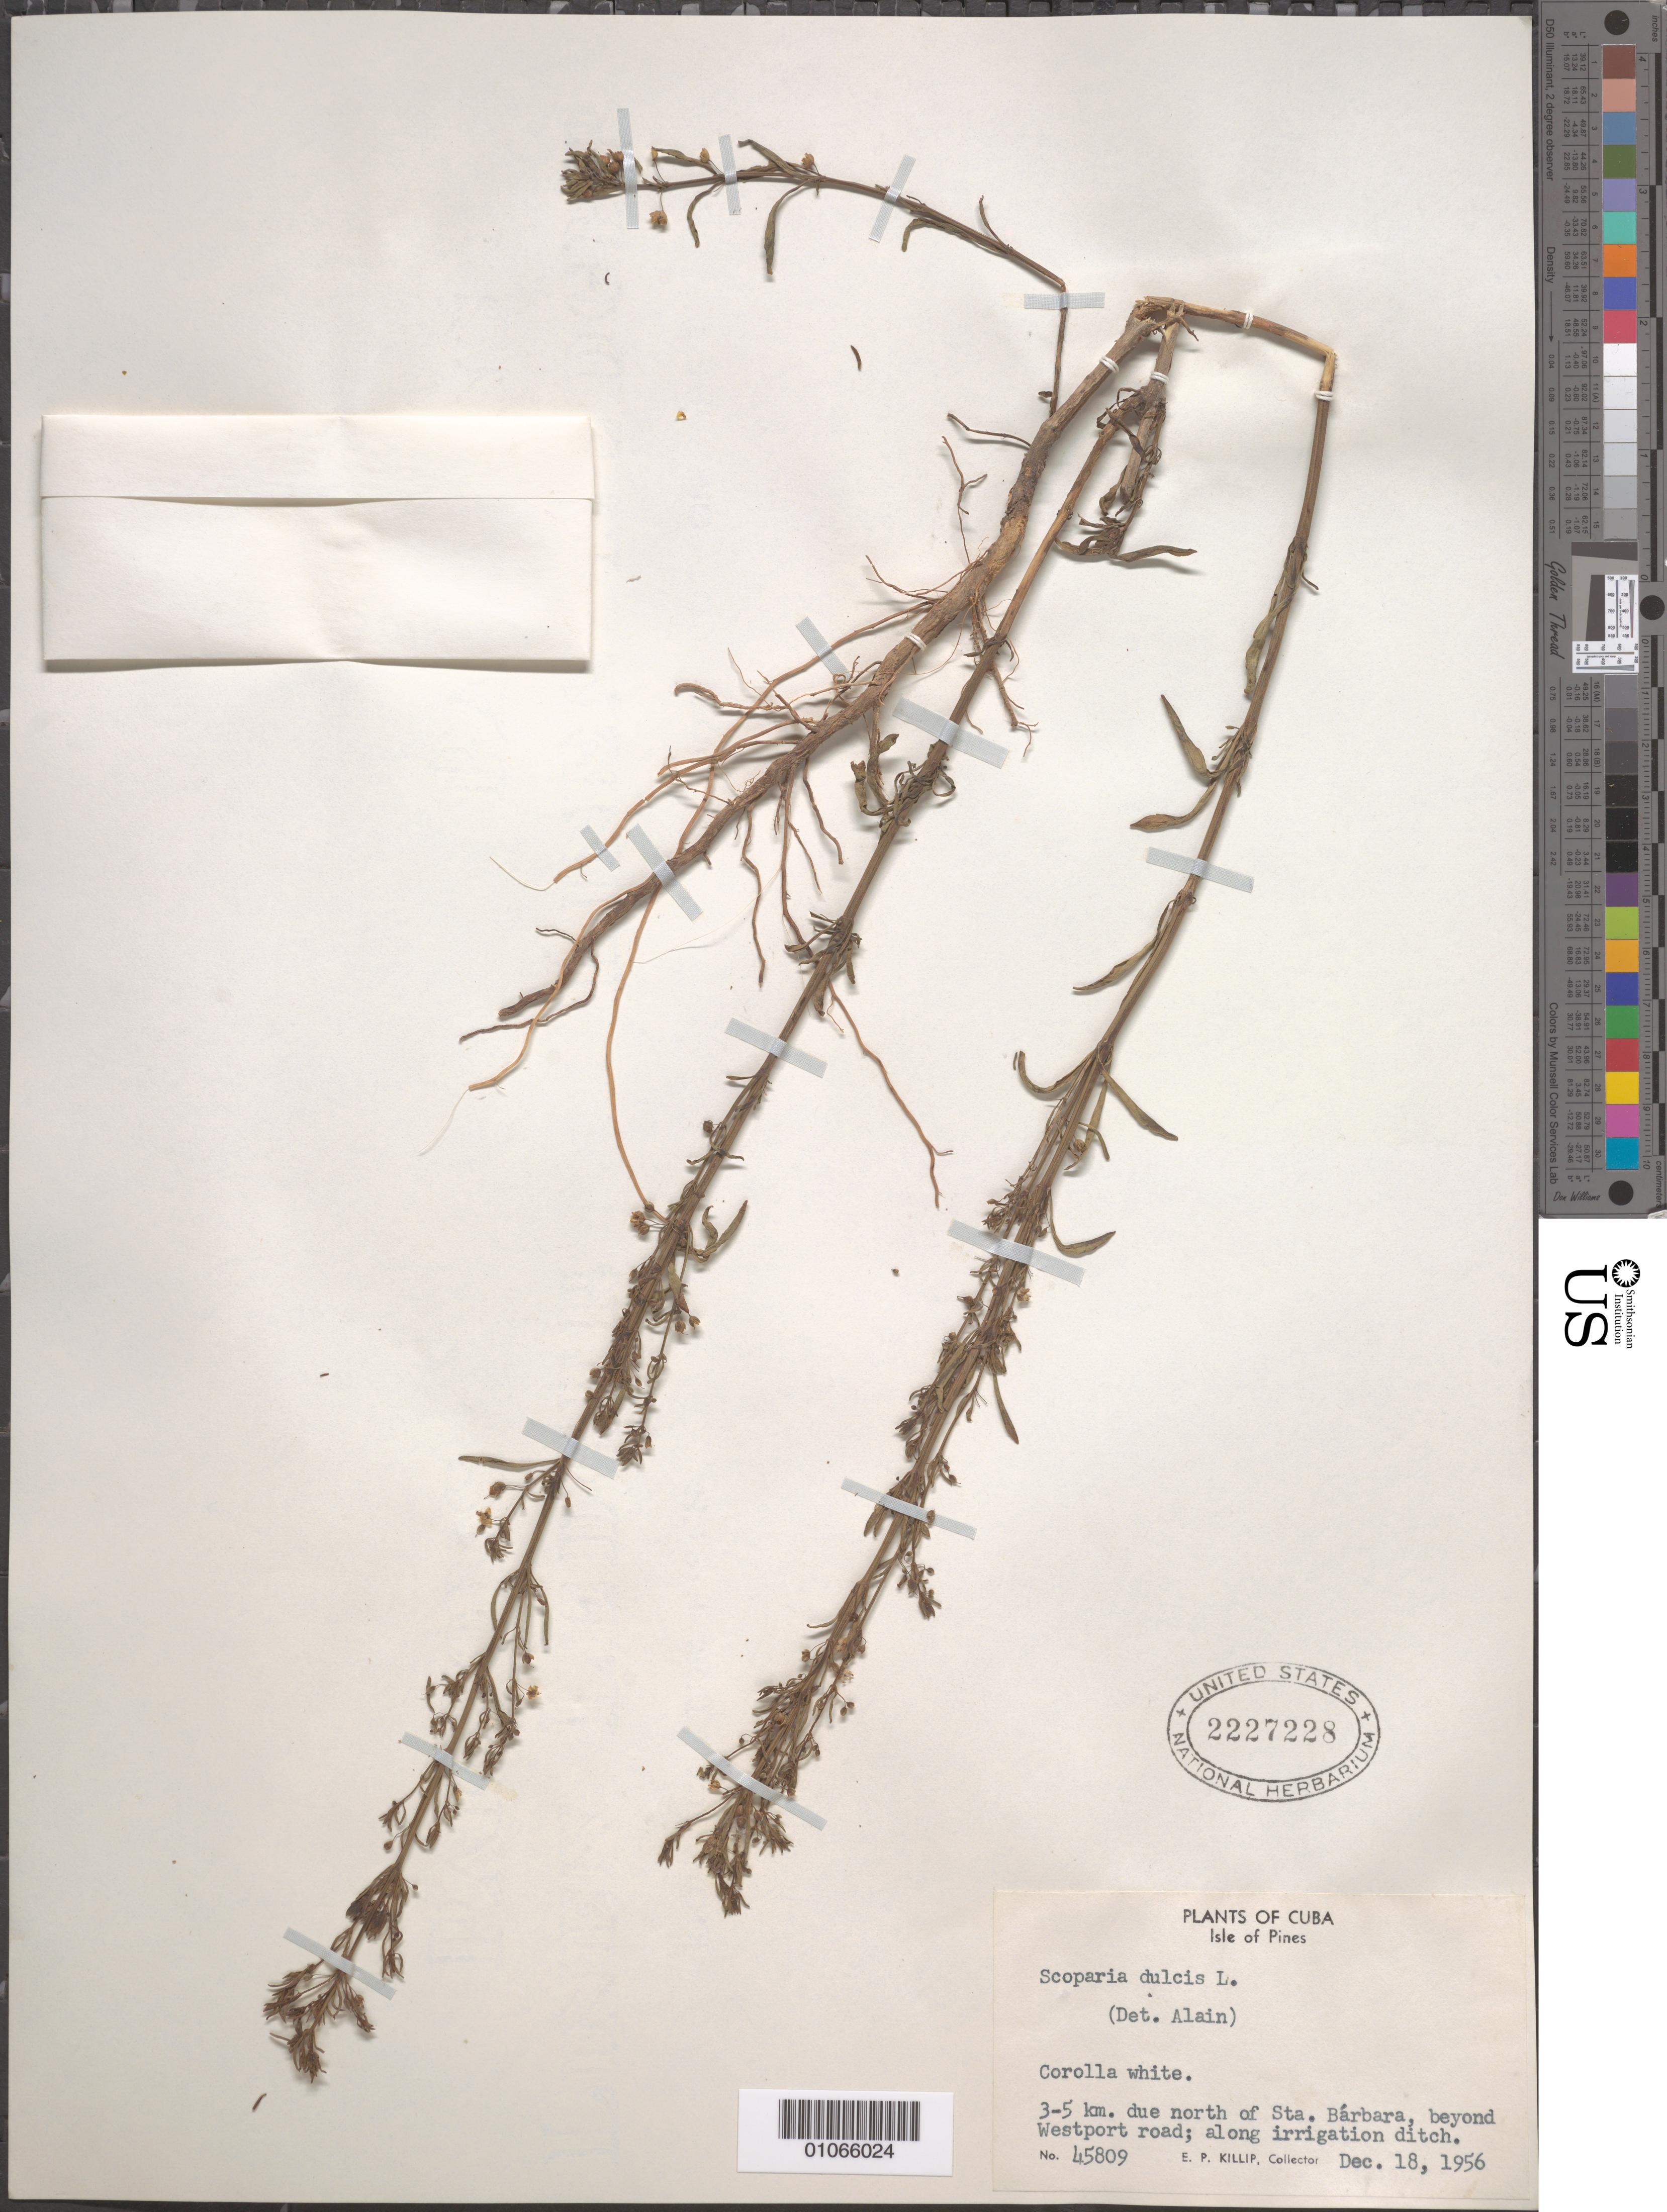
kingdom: Plantae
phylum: Tracheophyta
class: Magnoliopsida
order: Lamiales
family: Plantaginaceae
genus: Scoparia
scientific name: Scoparia dulcis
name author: L.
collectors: E. P. Killip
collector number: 45809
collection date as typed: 18 Dec 1956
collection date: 1956-12-18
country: Cuba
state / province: Isla de La Juventud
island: Isla de la Juventud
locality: Isle of Pines, 3-5 km due north of Santa Barbara, beyond Westport road, along irrigation ditch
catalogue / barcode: US 2227228